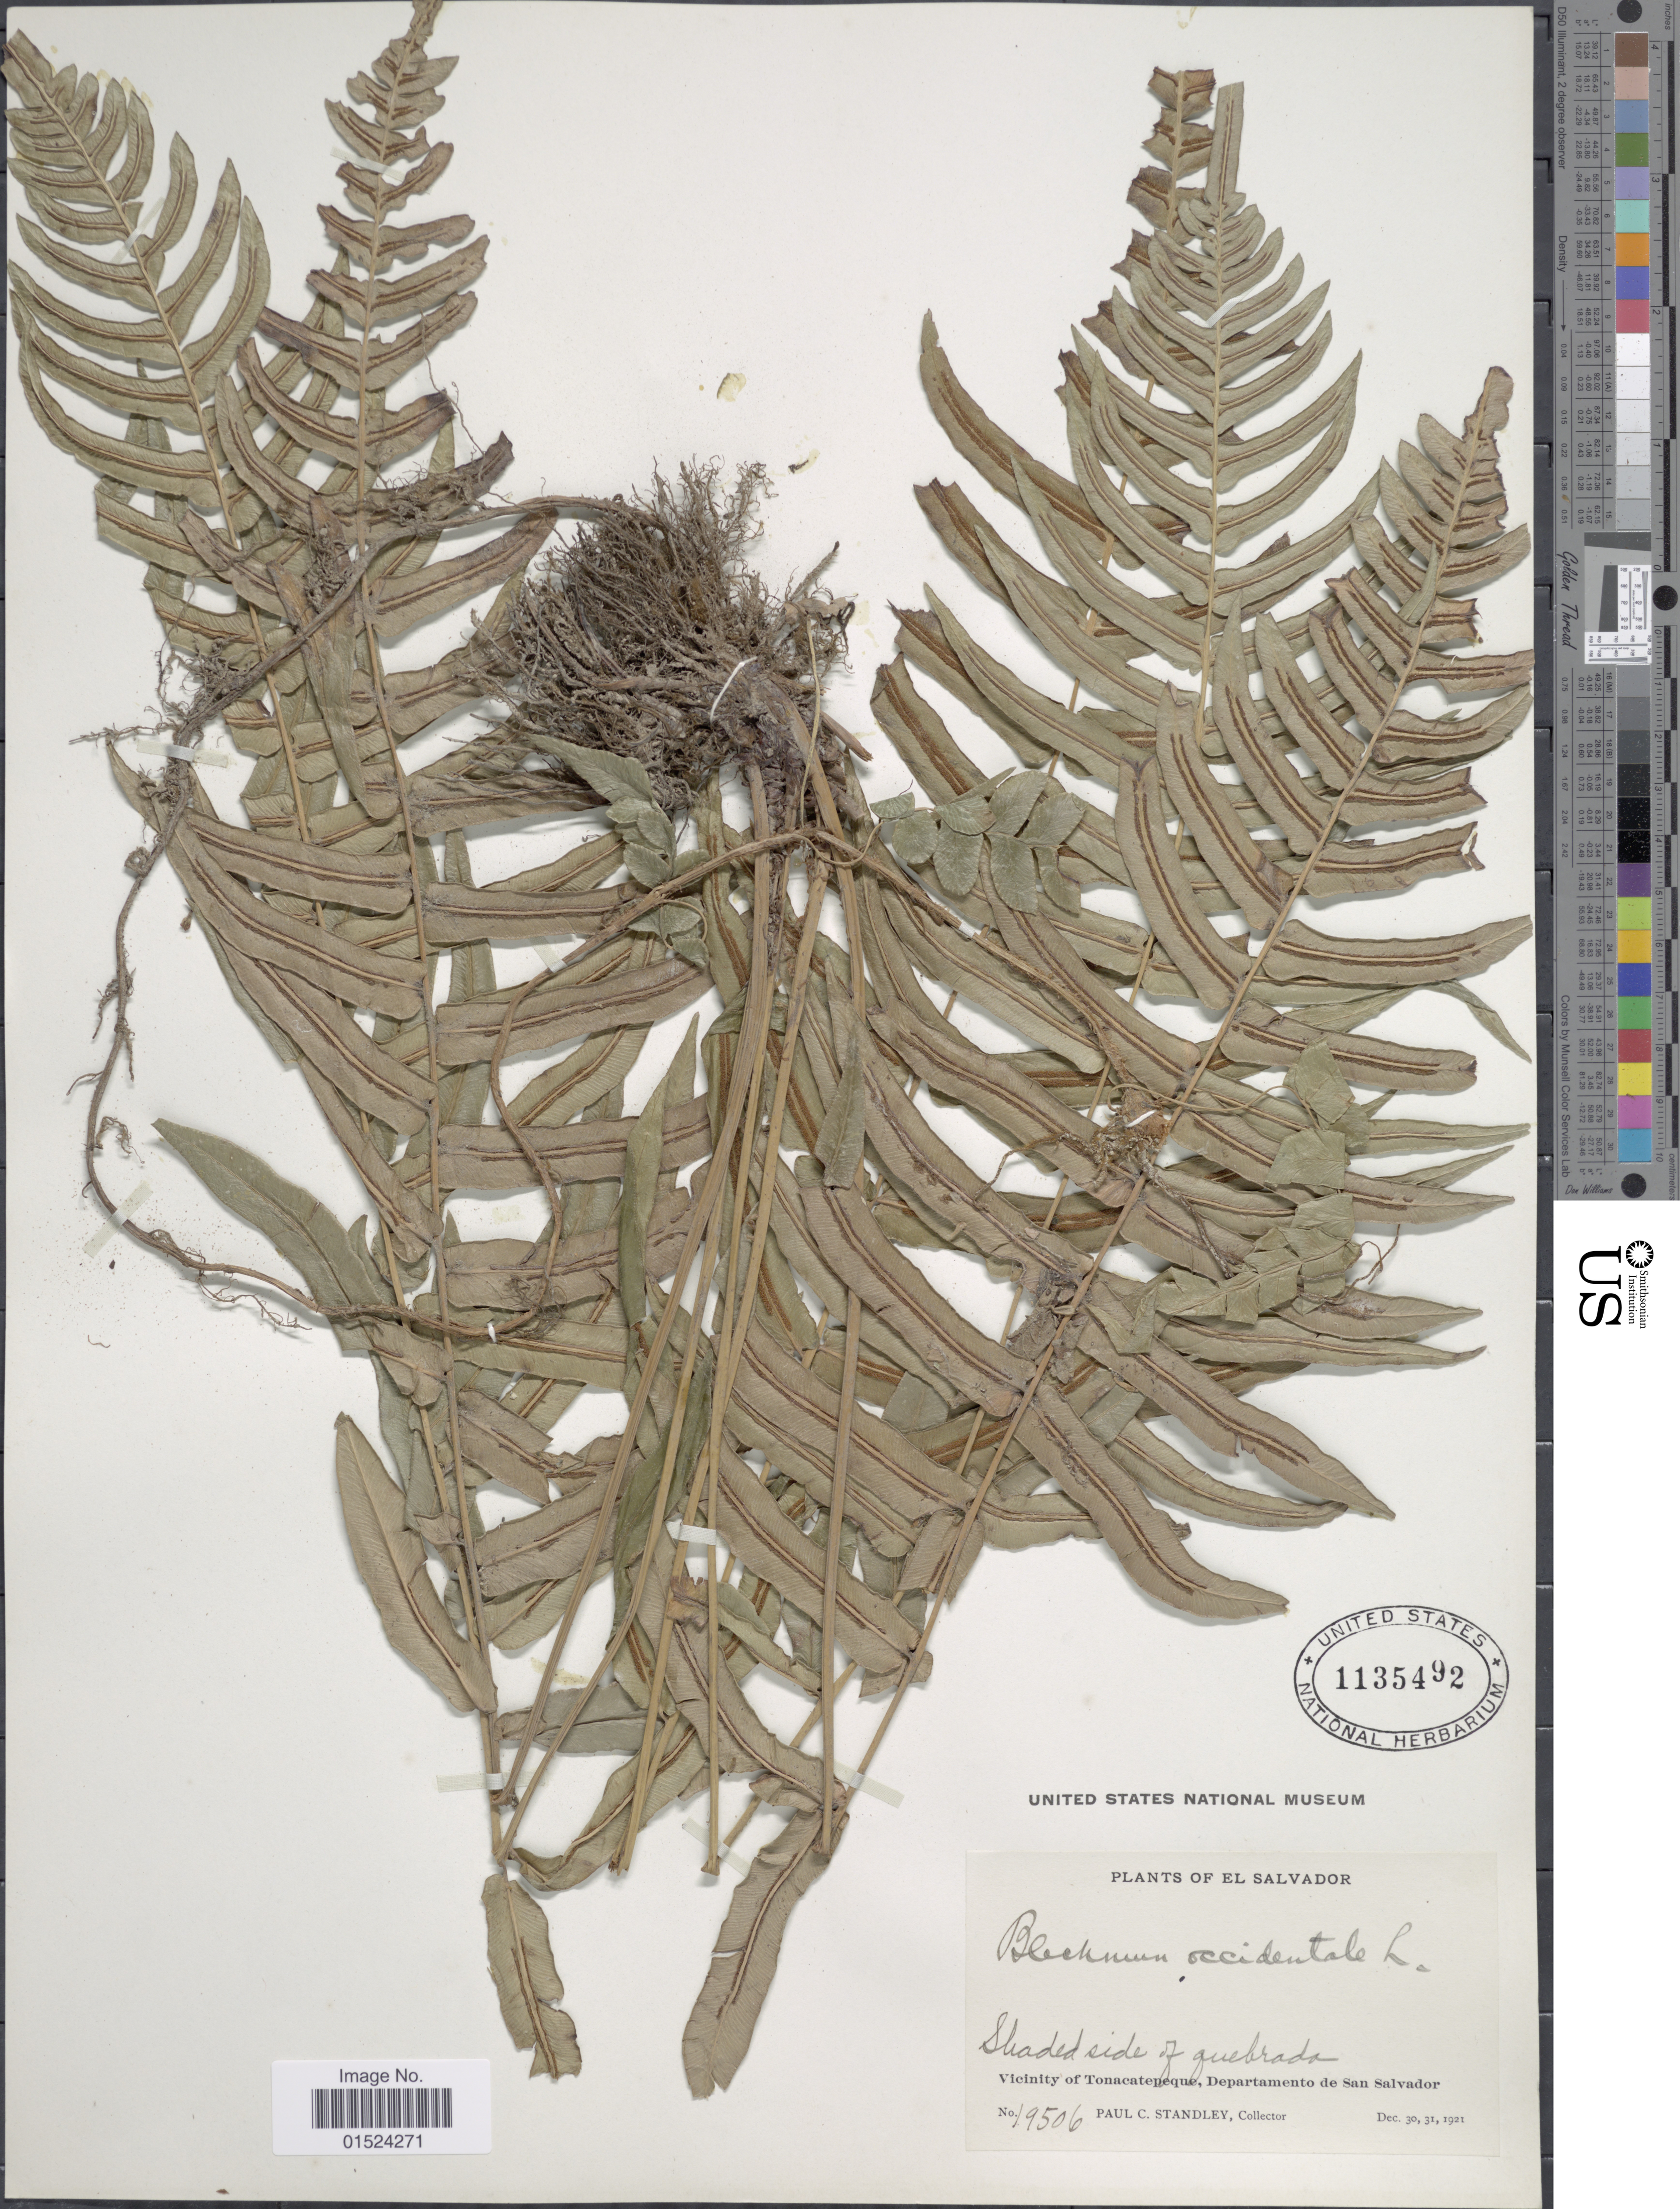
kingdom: Plantae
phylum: Tracheophyta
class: Polypodiopsida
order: Polypodiales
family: Blechnaceae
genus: Blechnum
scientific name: Blechnum occidentale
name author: L.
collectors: P. C. Standley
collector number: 19506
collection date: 1921-12-30/1921-12-31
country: El Salvador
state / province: San Salvador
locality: Vicinity of Tonacatepeque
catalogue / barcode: US 1135492